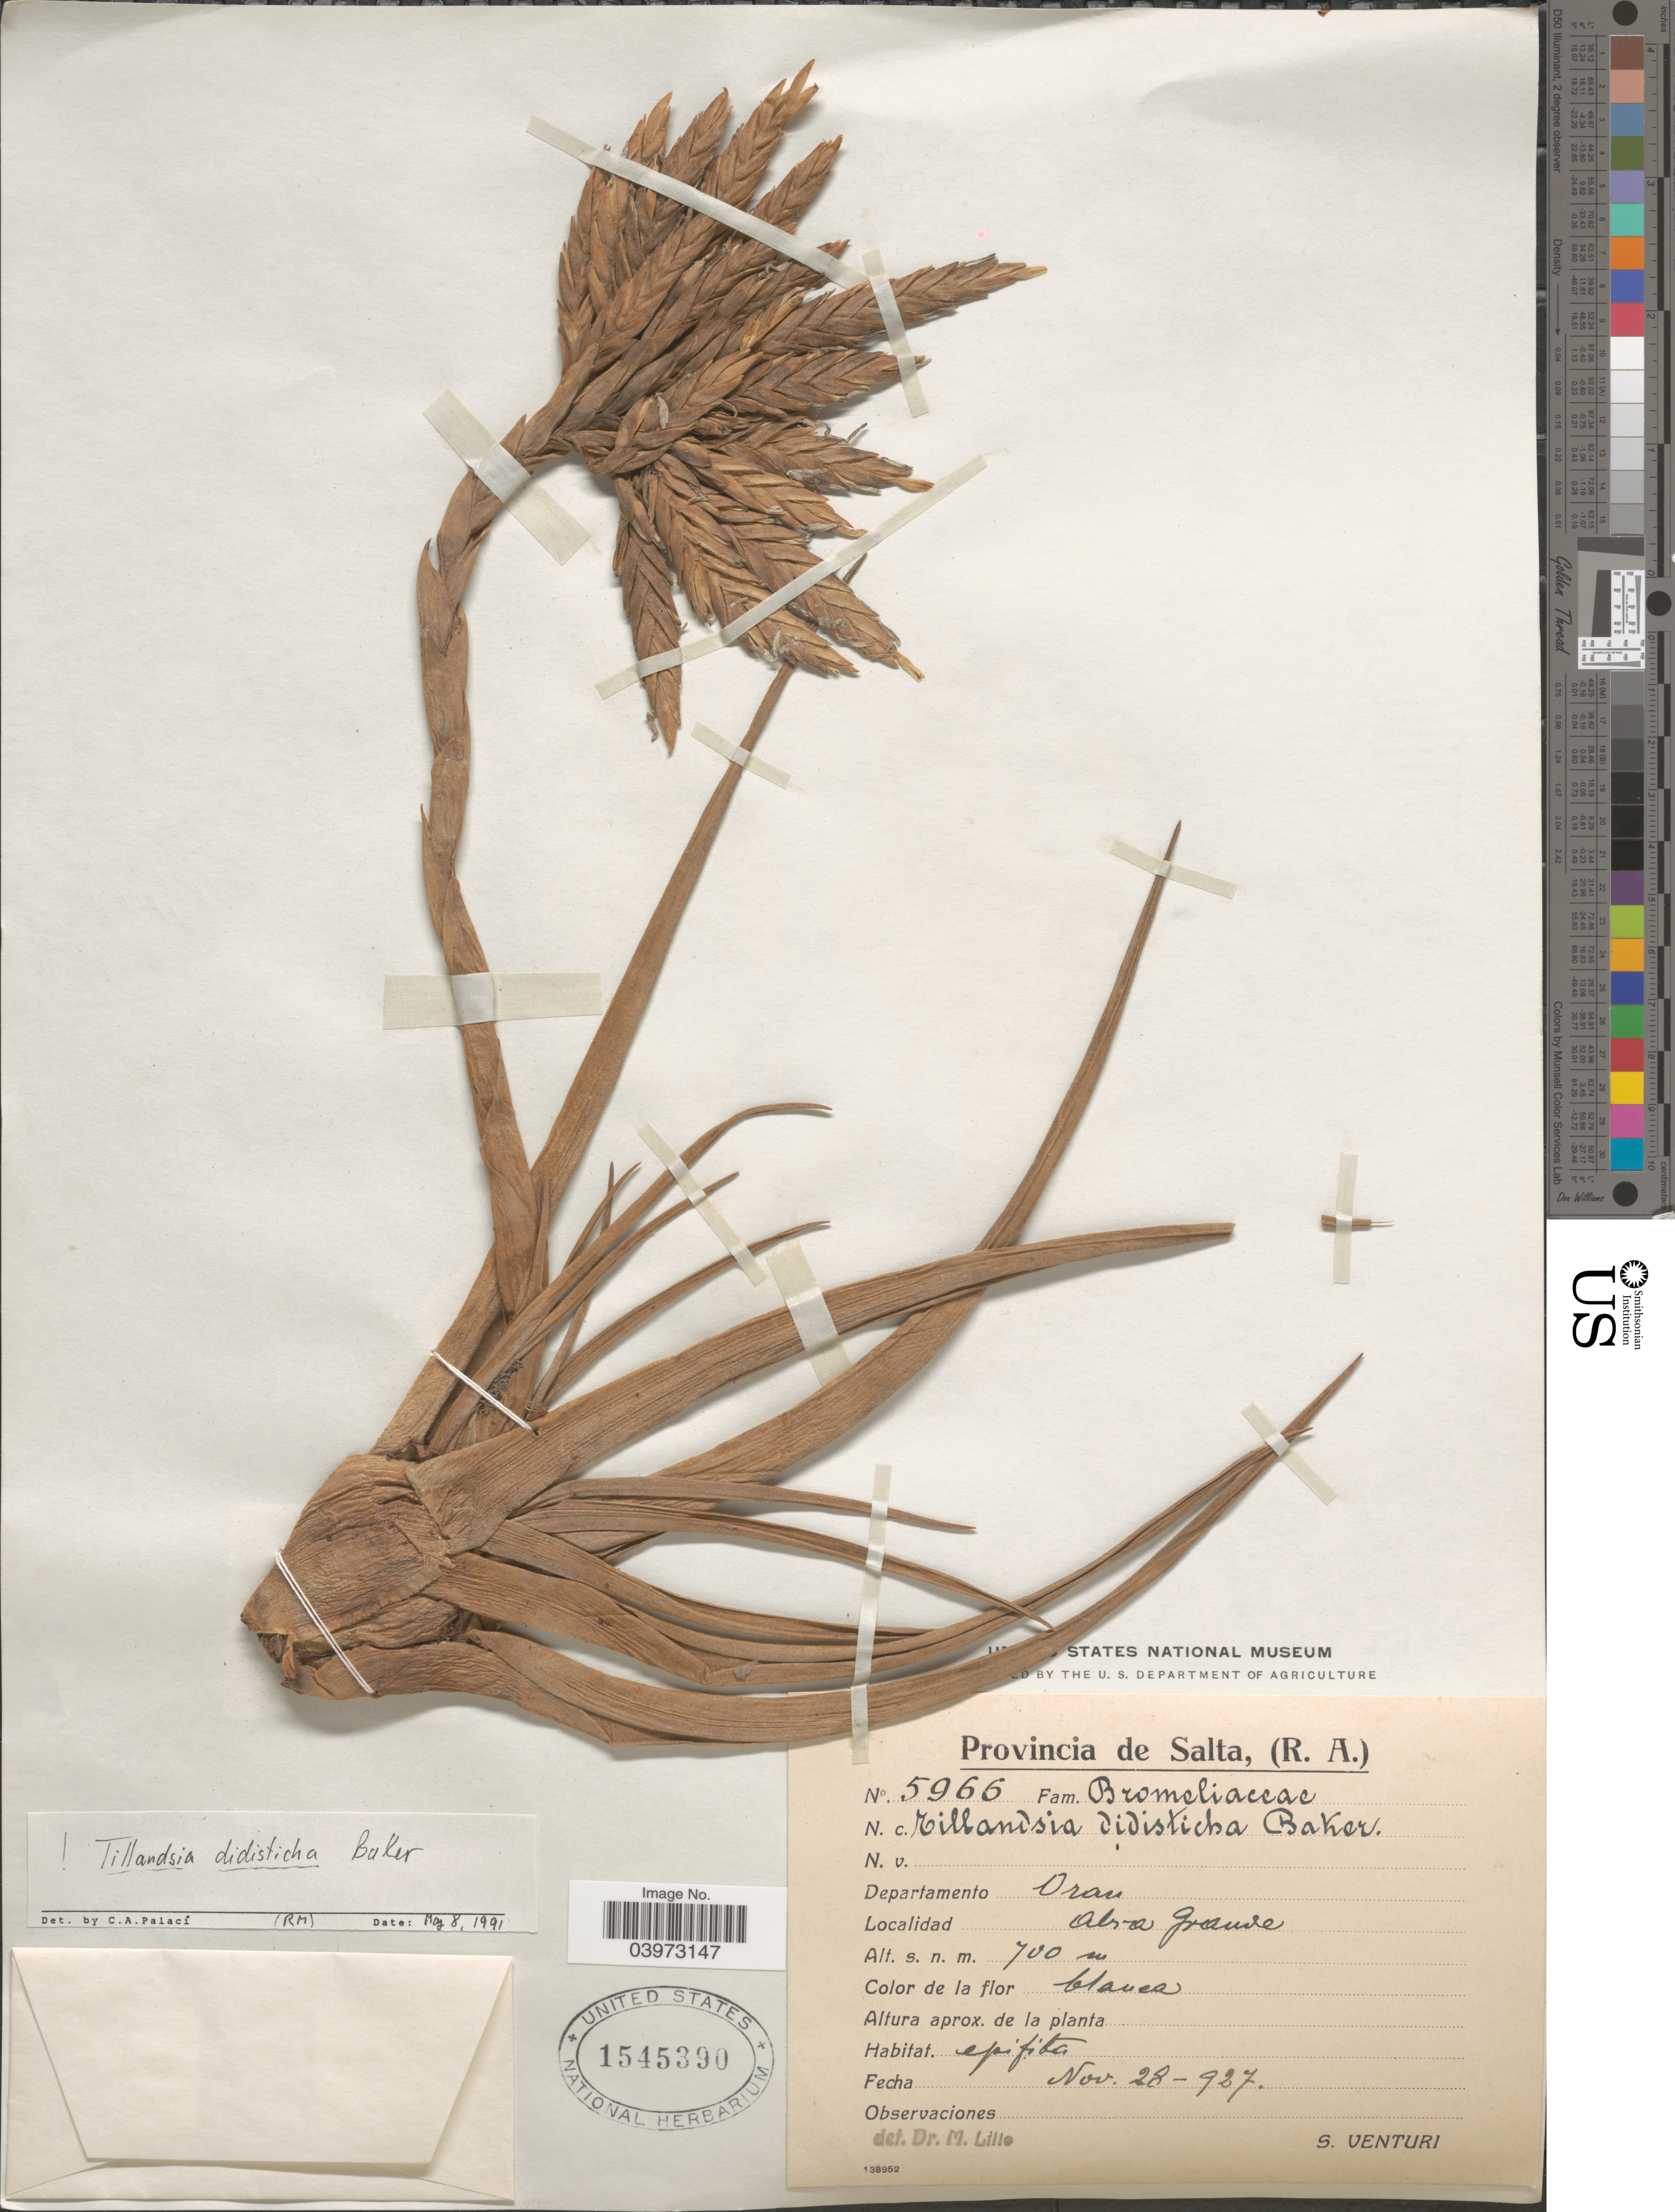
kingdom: Plantae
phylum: Tracheophyta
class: Liliopsida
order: Poales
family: Bromeliaceae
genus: Tillandsia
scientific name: Tillandsia didisticha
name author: (É. Morren) Baker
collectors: S. Venturi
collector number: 5966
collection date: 1927-11-28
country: Argentina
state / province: Salta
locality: Departamento Oran. Abra Grande.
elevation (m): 700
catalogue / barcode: US 1545390